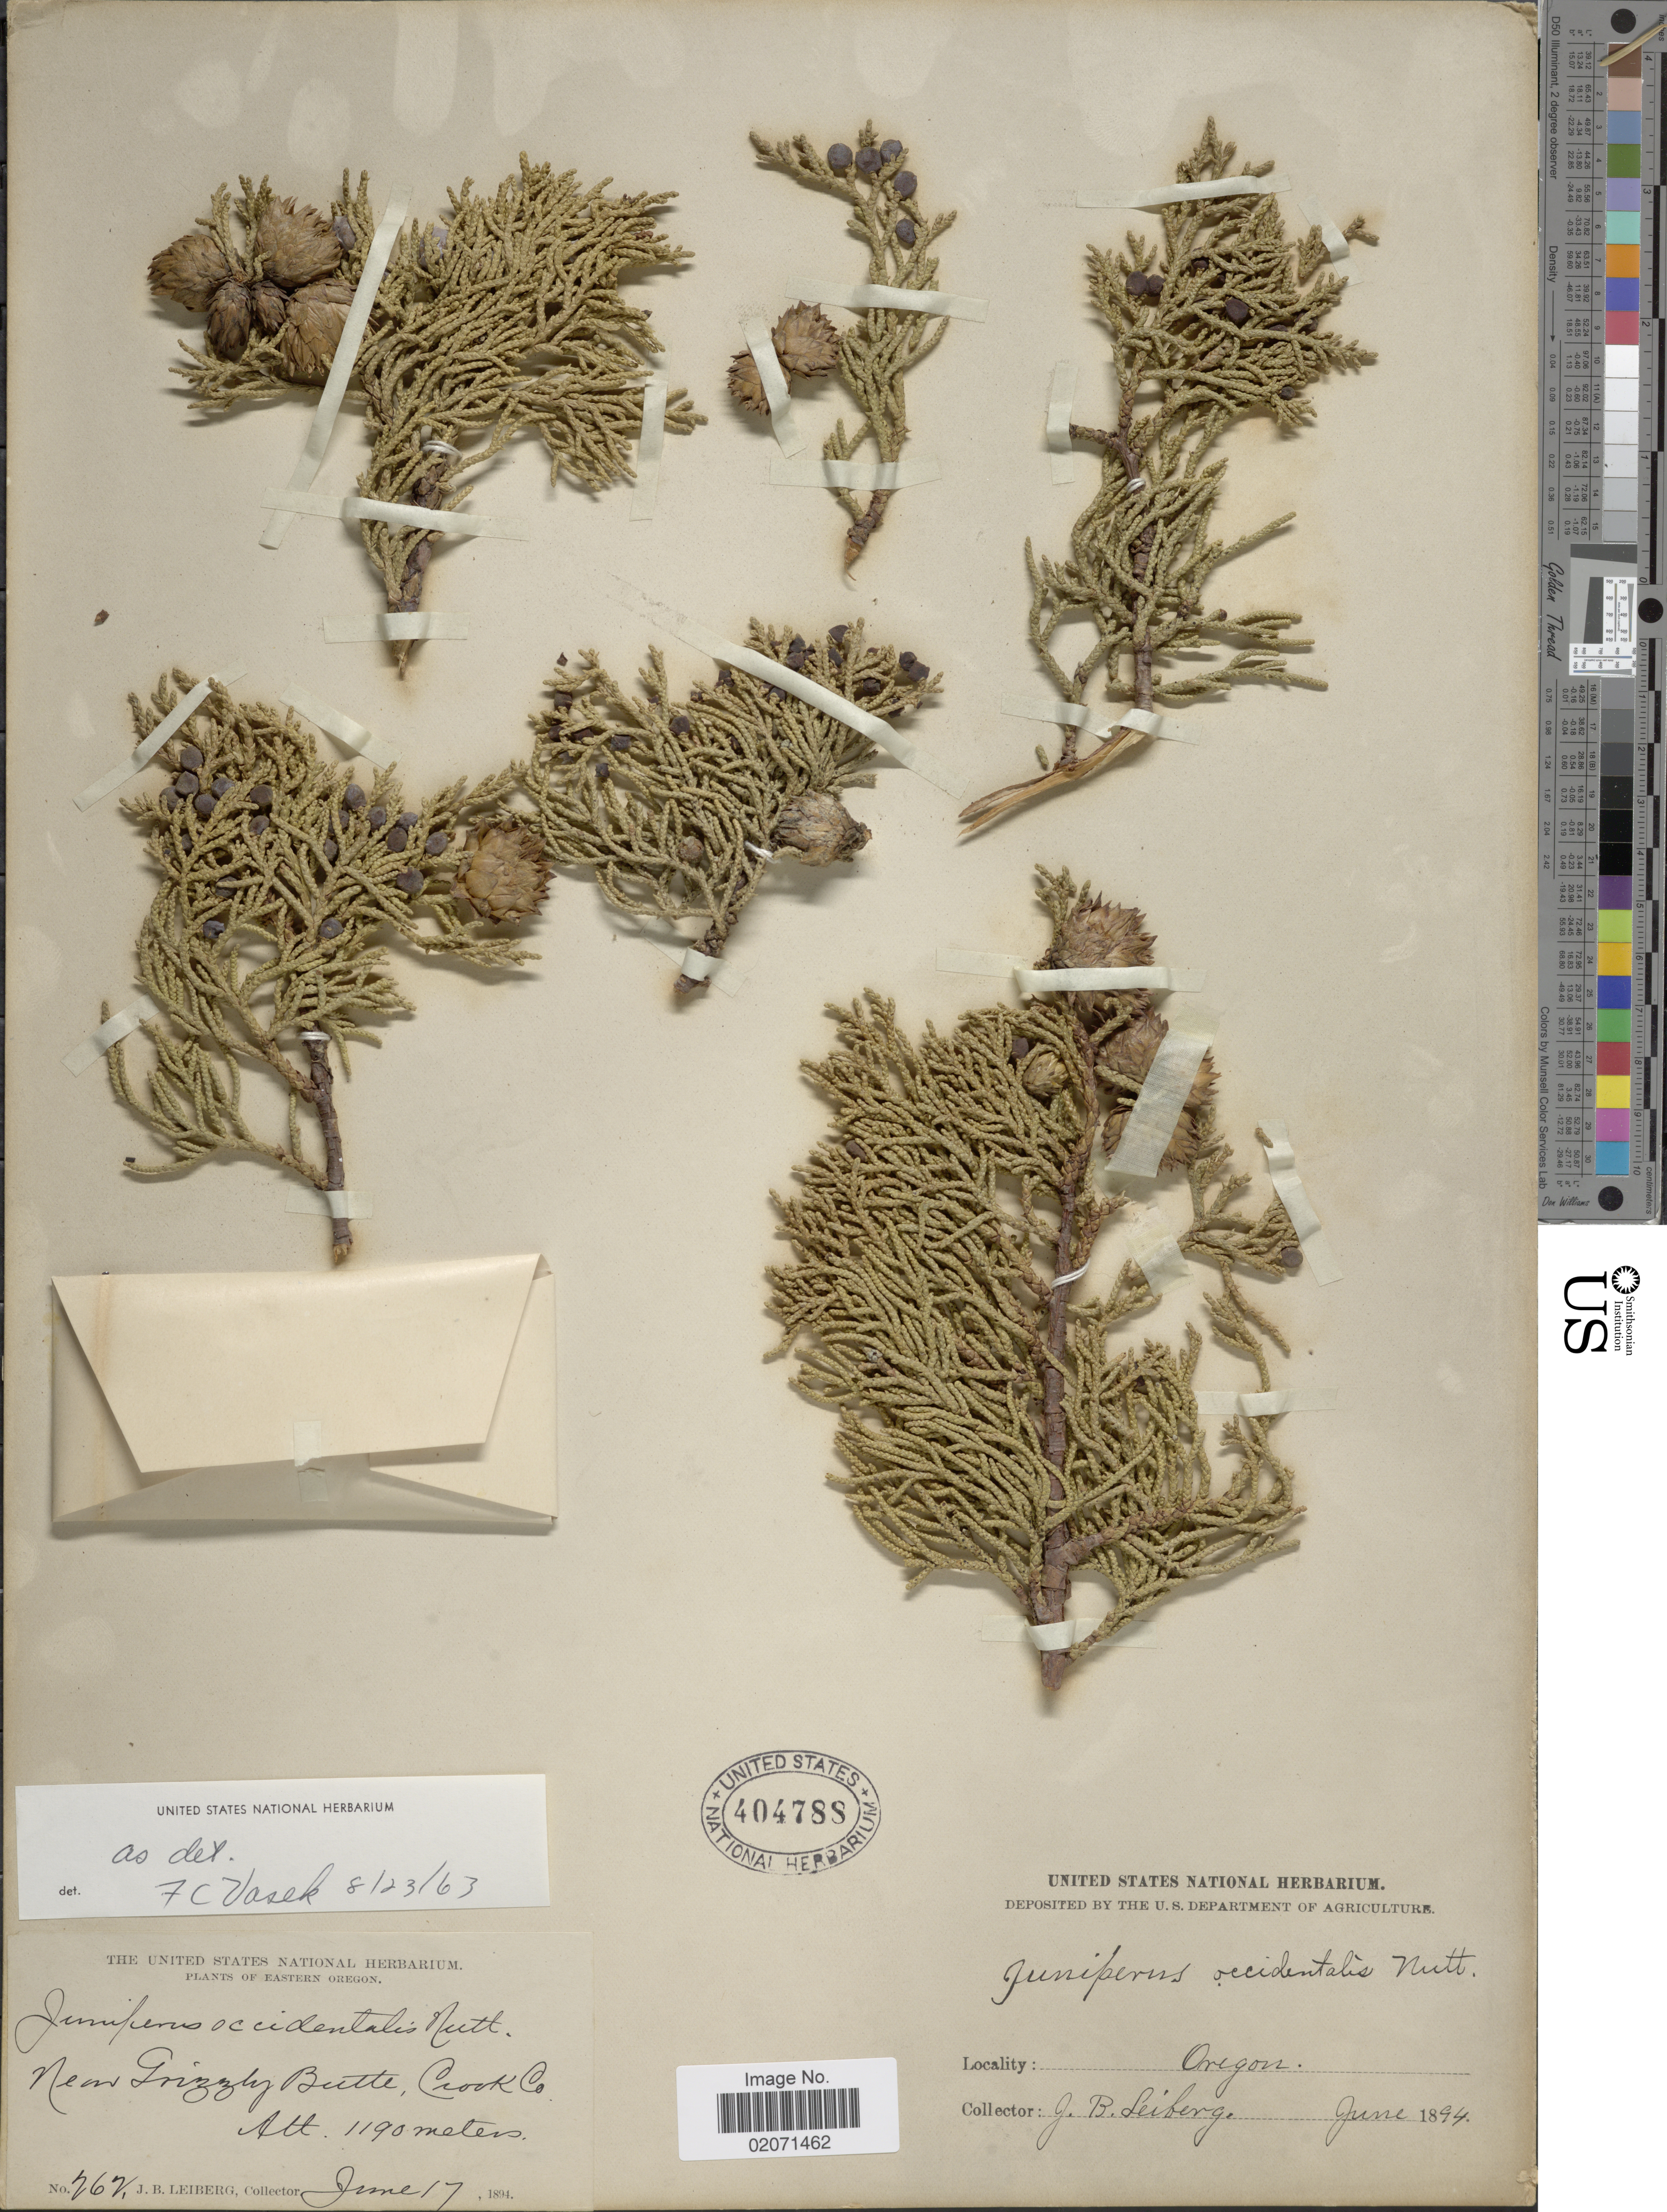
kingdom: Plantae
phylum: Tracheophyta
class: Pinopsida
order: Pinales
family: Cupressaceae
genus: Juniperus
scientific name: Juniperus occidentalis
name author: Hook.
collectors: J. B. Leiberg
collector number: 262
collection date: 1894-06-17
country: United States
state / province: Oregon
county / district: Crook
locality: Eastern Oregon. Near Grizzly Butte, Crook Co.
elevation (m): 1190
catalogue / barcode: US 404788